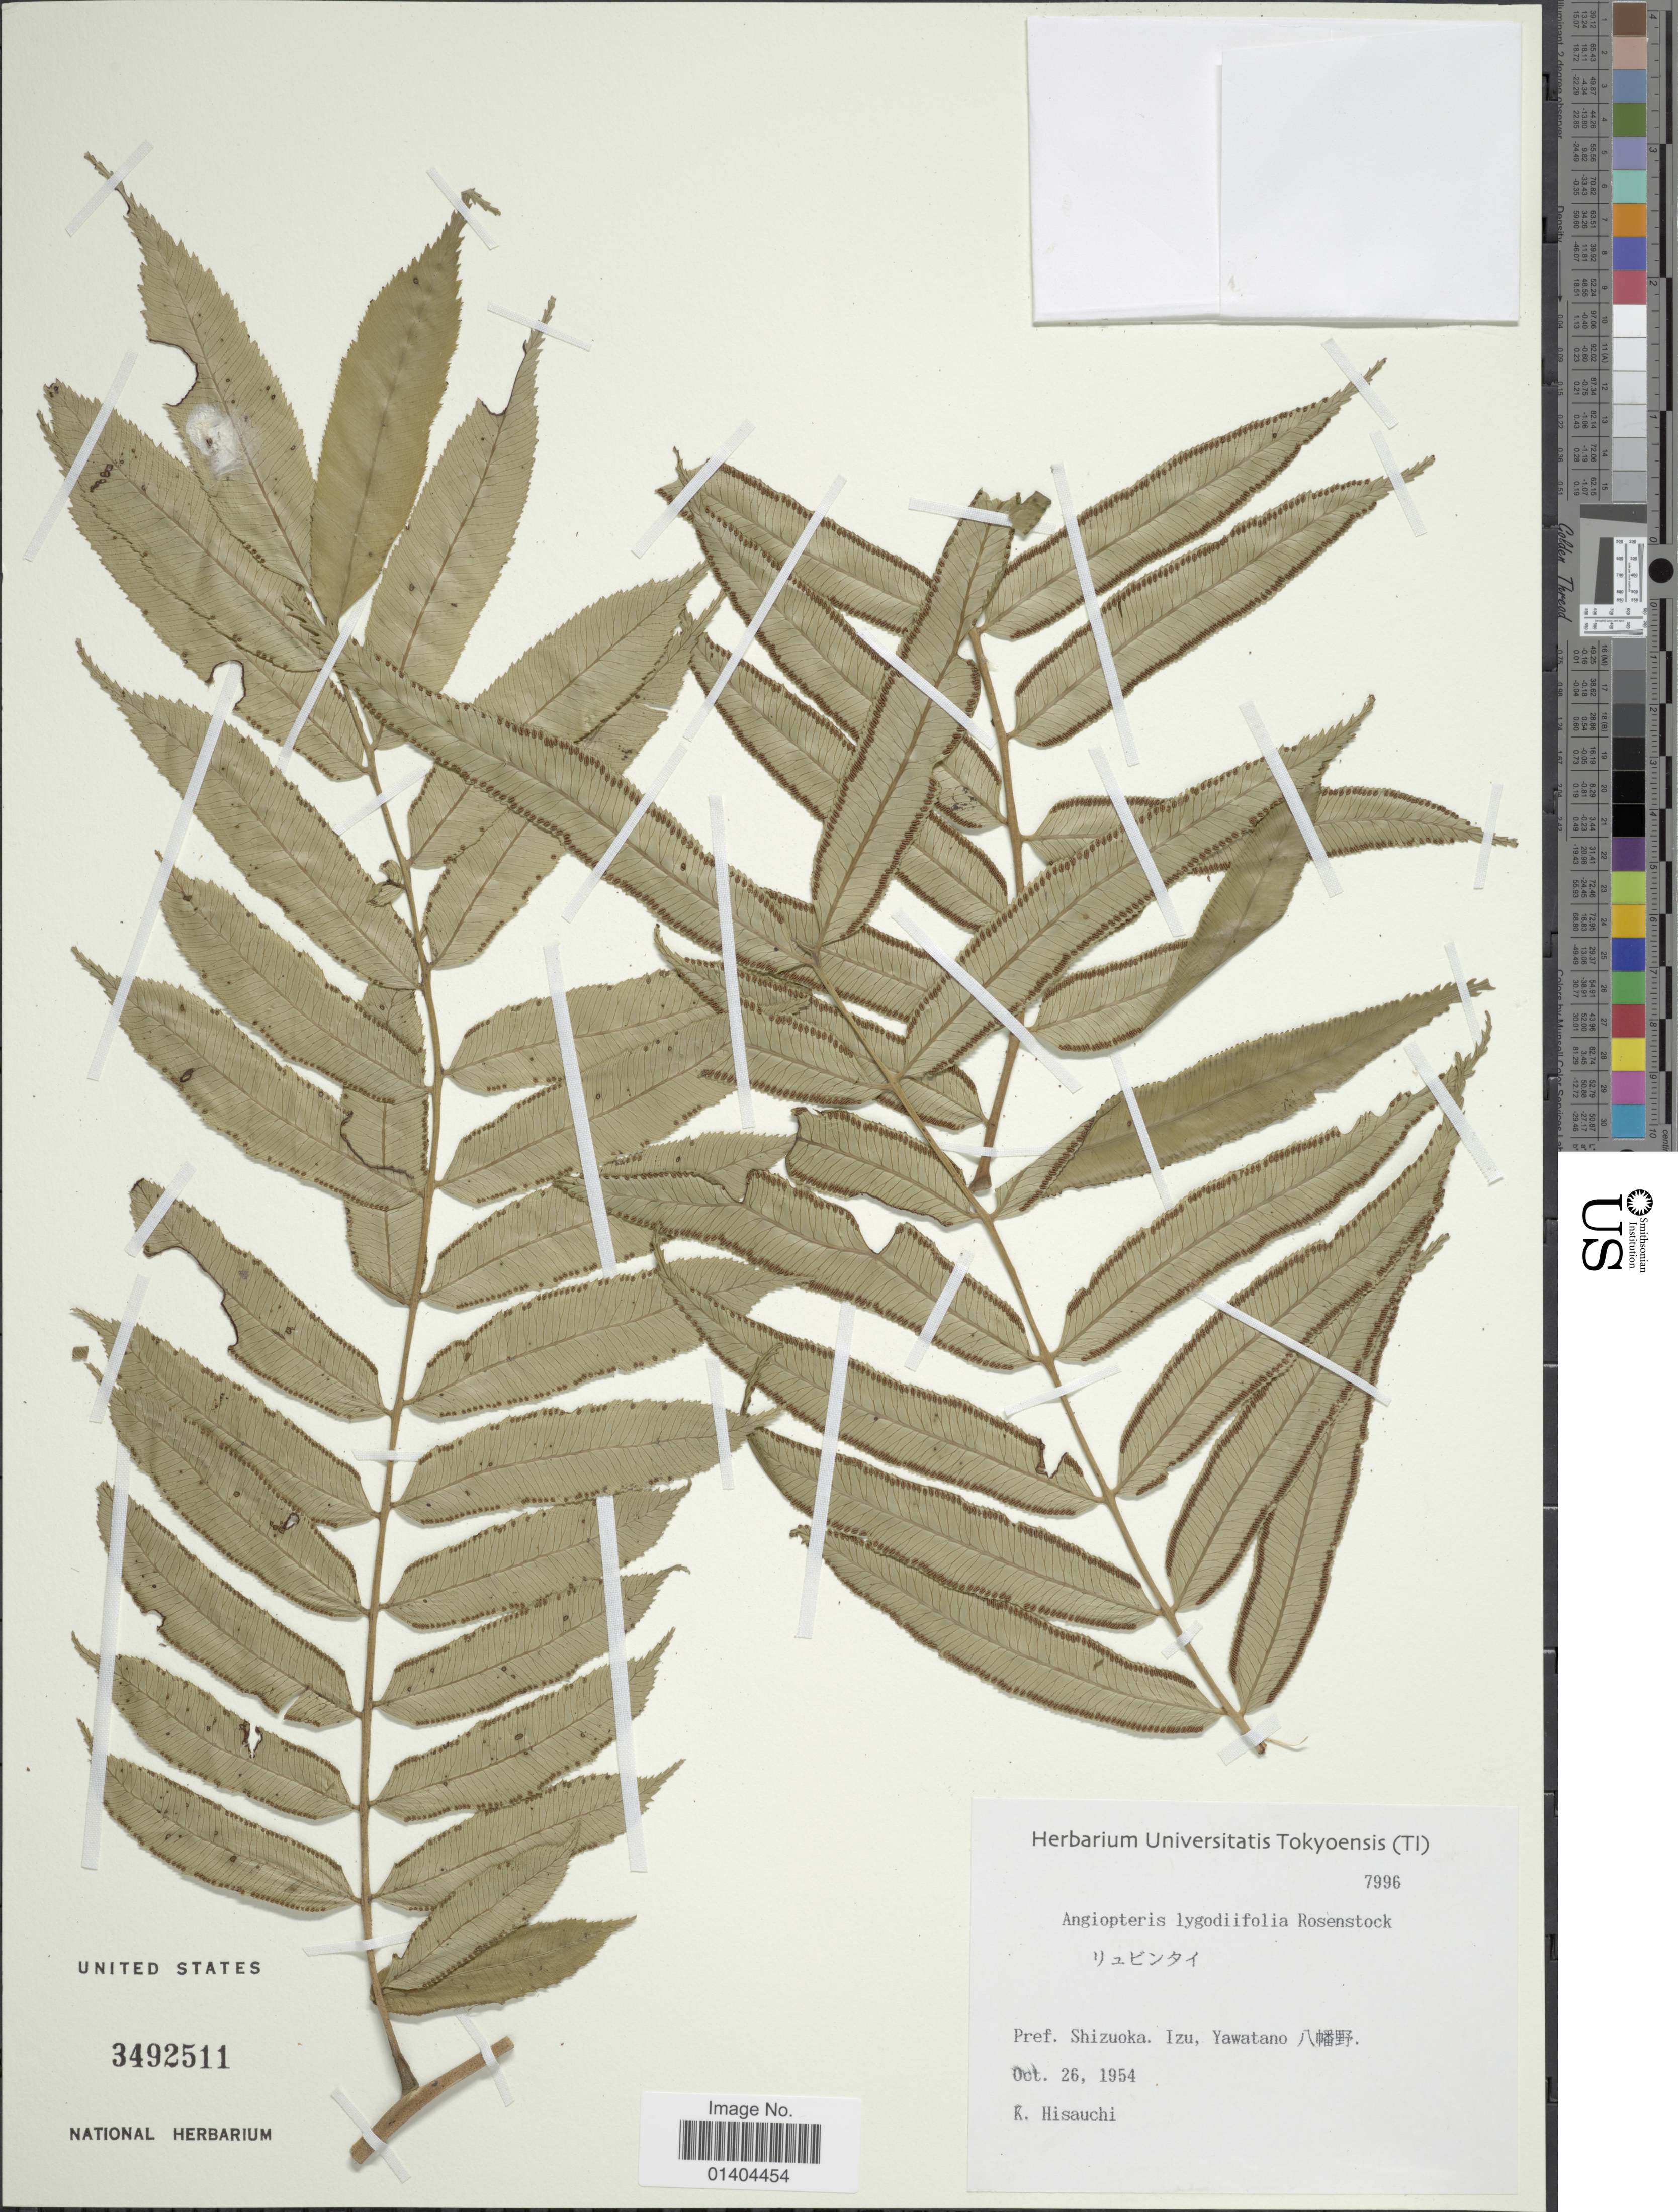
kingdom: Plantae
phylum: Tracheophyta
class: Polypodiopsida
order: Marattiales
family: Marattiaceae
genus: Angiopteris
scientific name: Angiopteris lygodiifolia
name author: Rosenst.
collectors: K. Hisauchi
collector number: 7996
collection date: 1954-10-26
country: Japan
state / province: Sizuoka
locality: Izu, Yawatano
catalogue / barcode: US 3492511